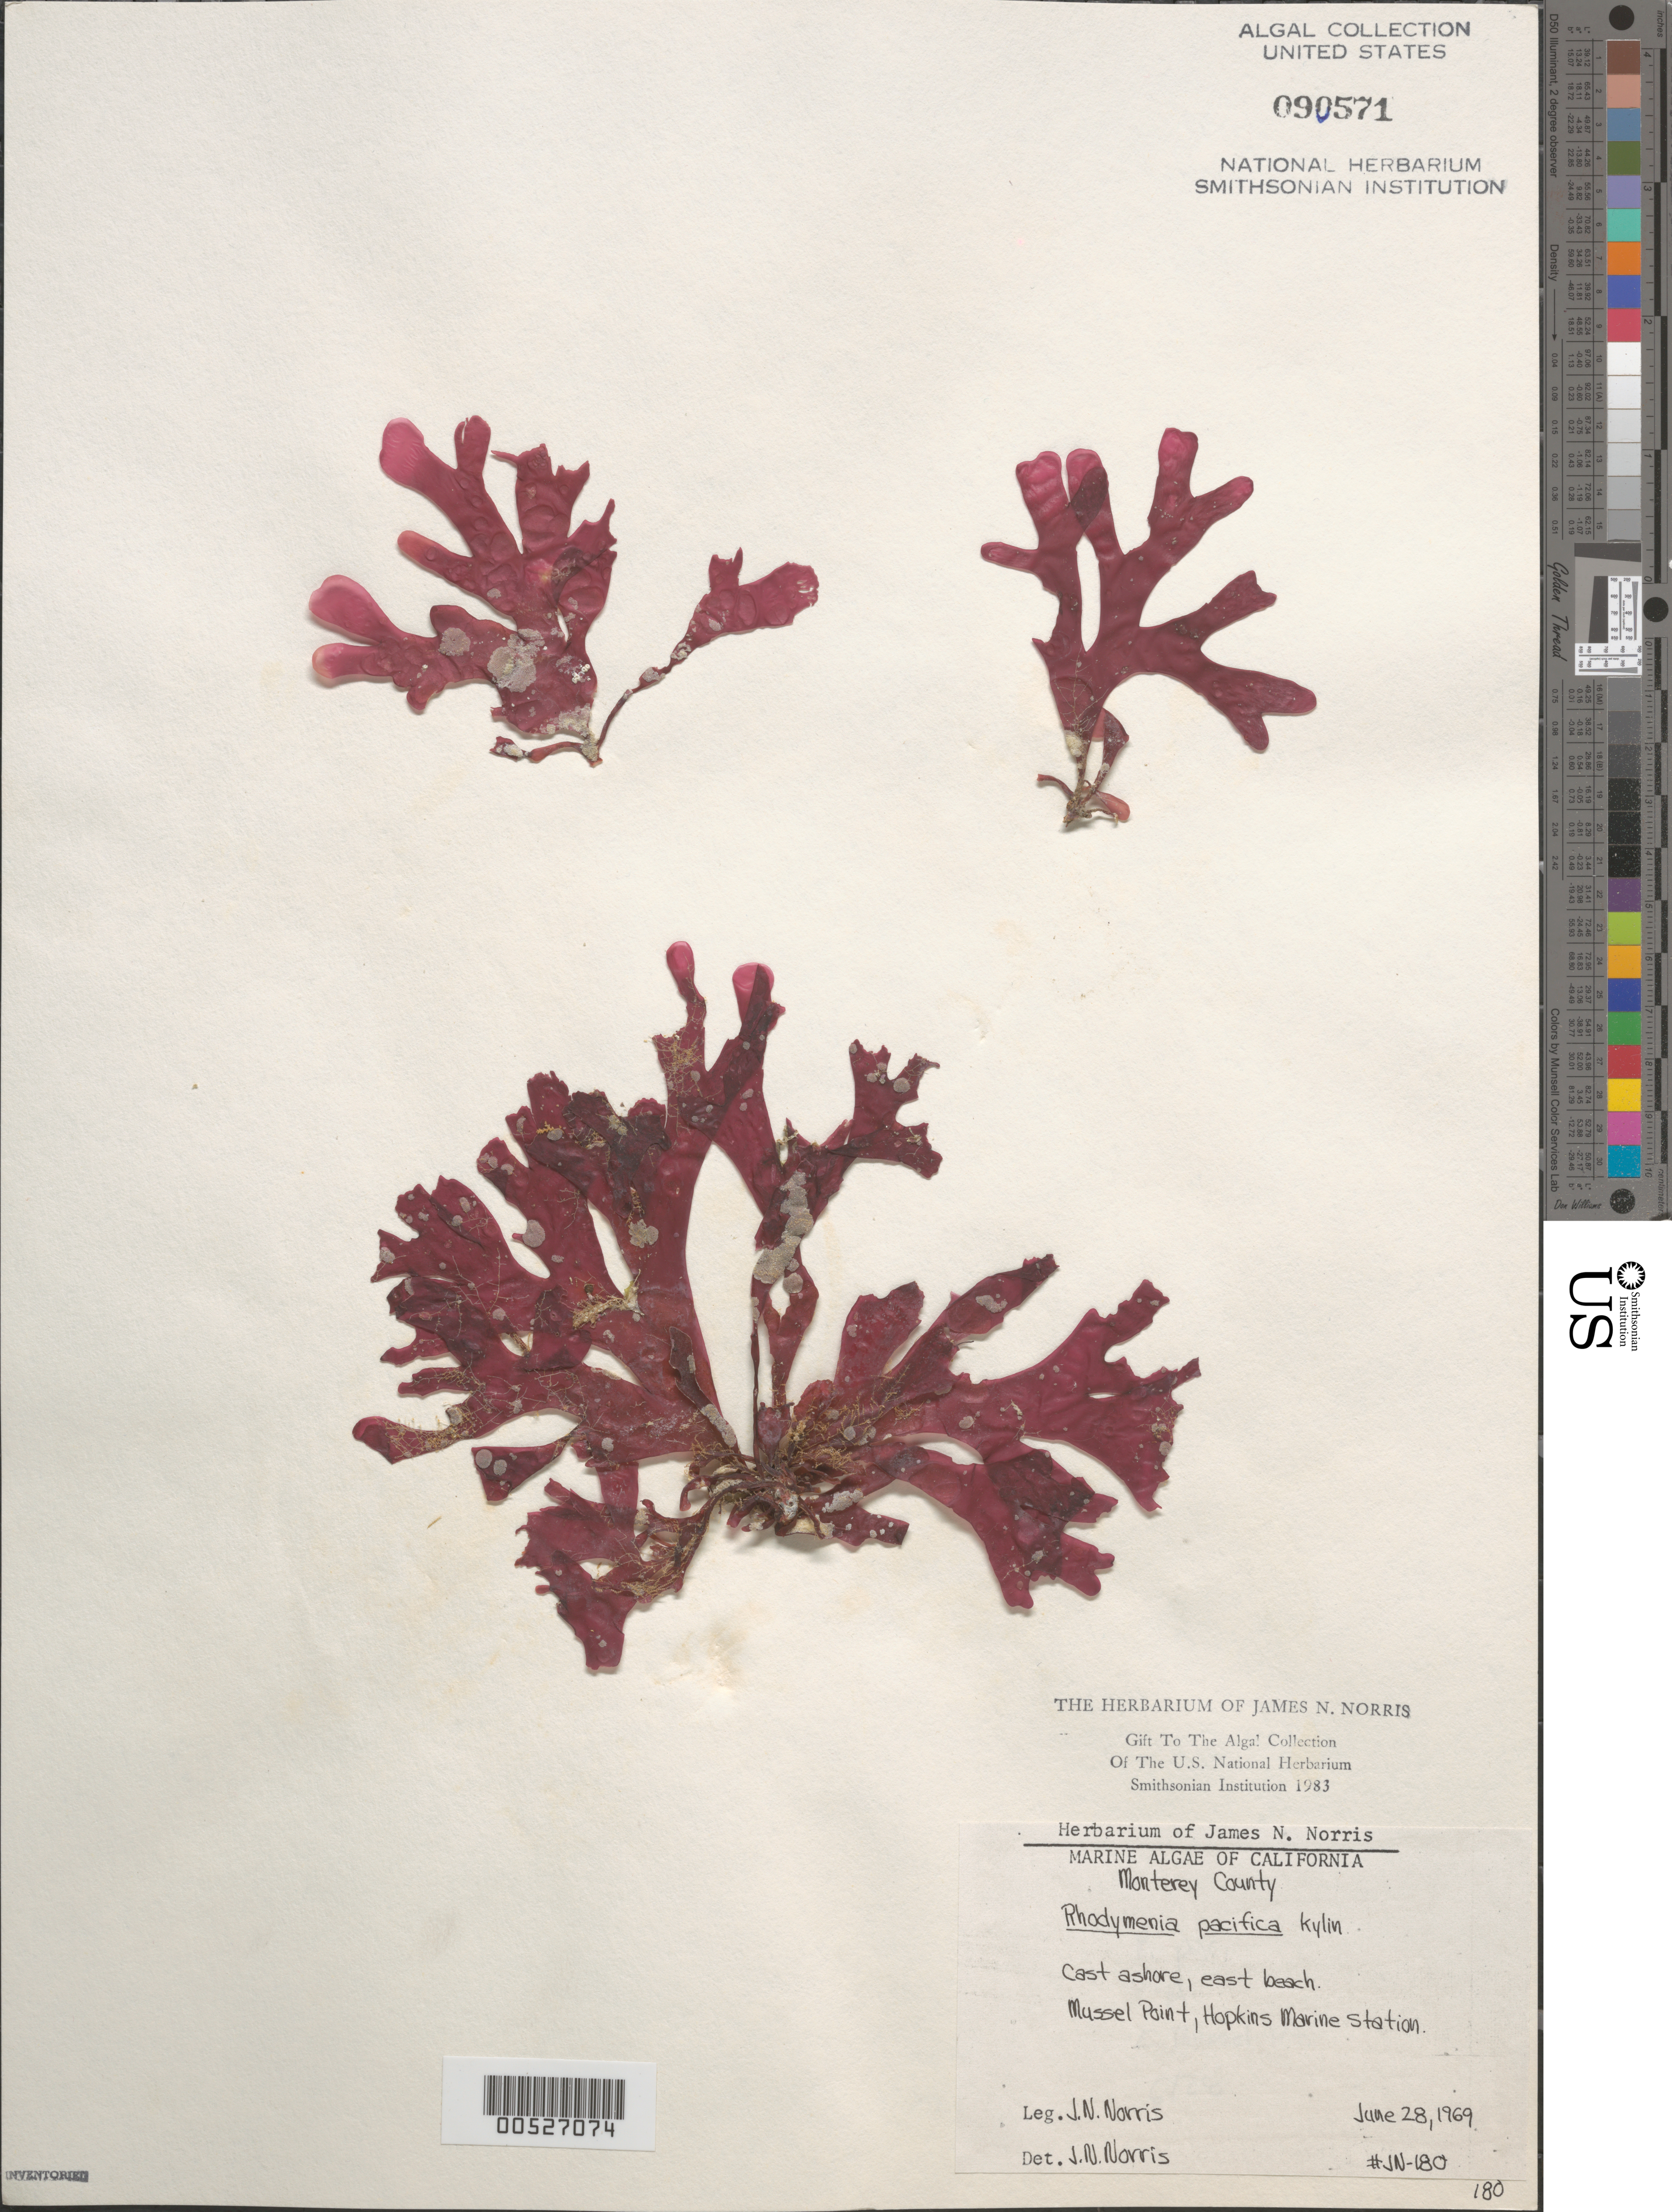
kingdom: Plantae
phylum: Rhodophyta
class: Florideophyceae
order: Rhodymeniales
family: Rhodymeniaceae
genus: Rhodymenia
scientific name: Rhodymenia pacifica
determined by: Norris, James N.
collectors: J. N. Norris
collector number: JN-180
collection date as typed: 28 Jun 1969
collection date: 1969-06-28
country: United States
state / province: California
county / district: Monterey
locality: East Beach, Hopkins Marine Station, Mussel Point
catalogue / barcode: US 90571